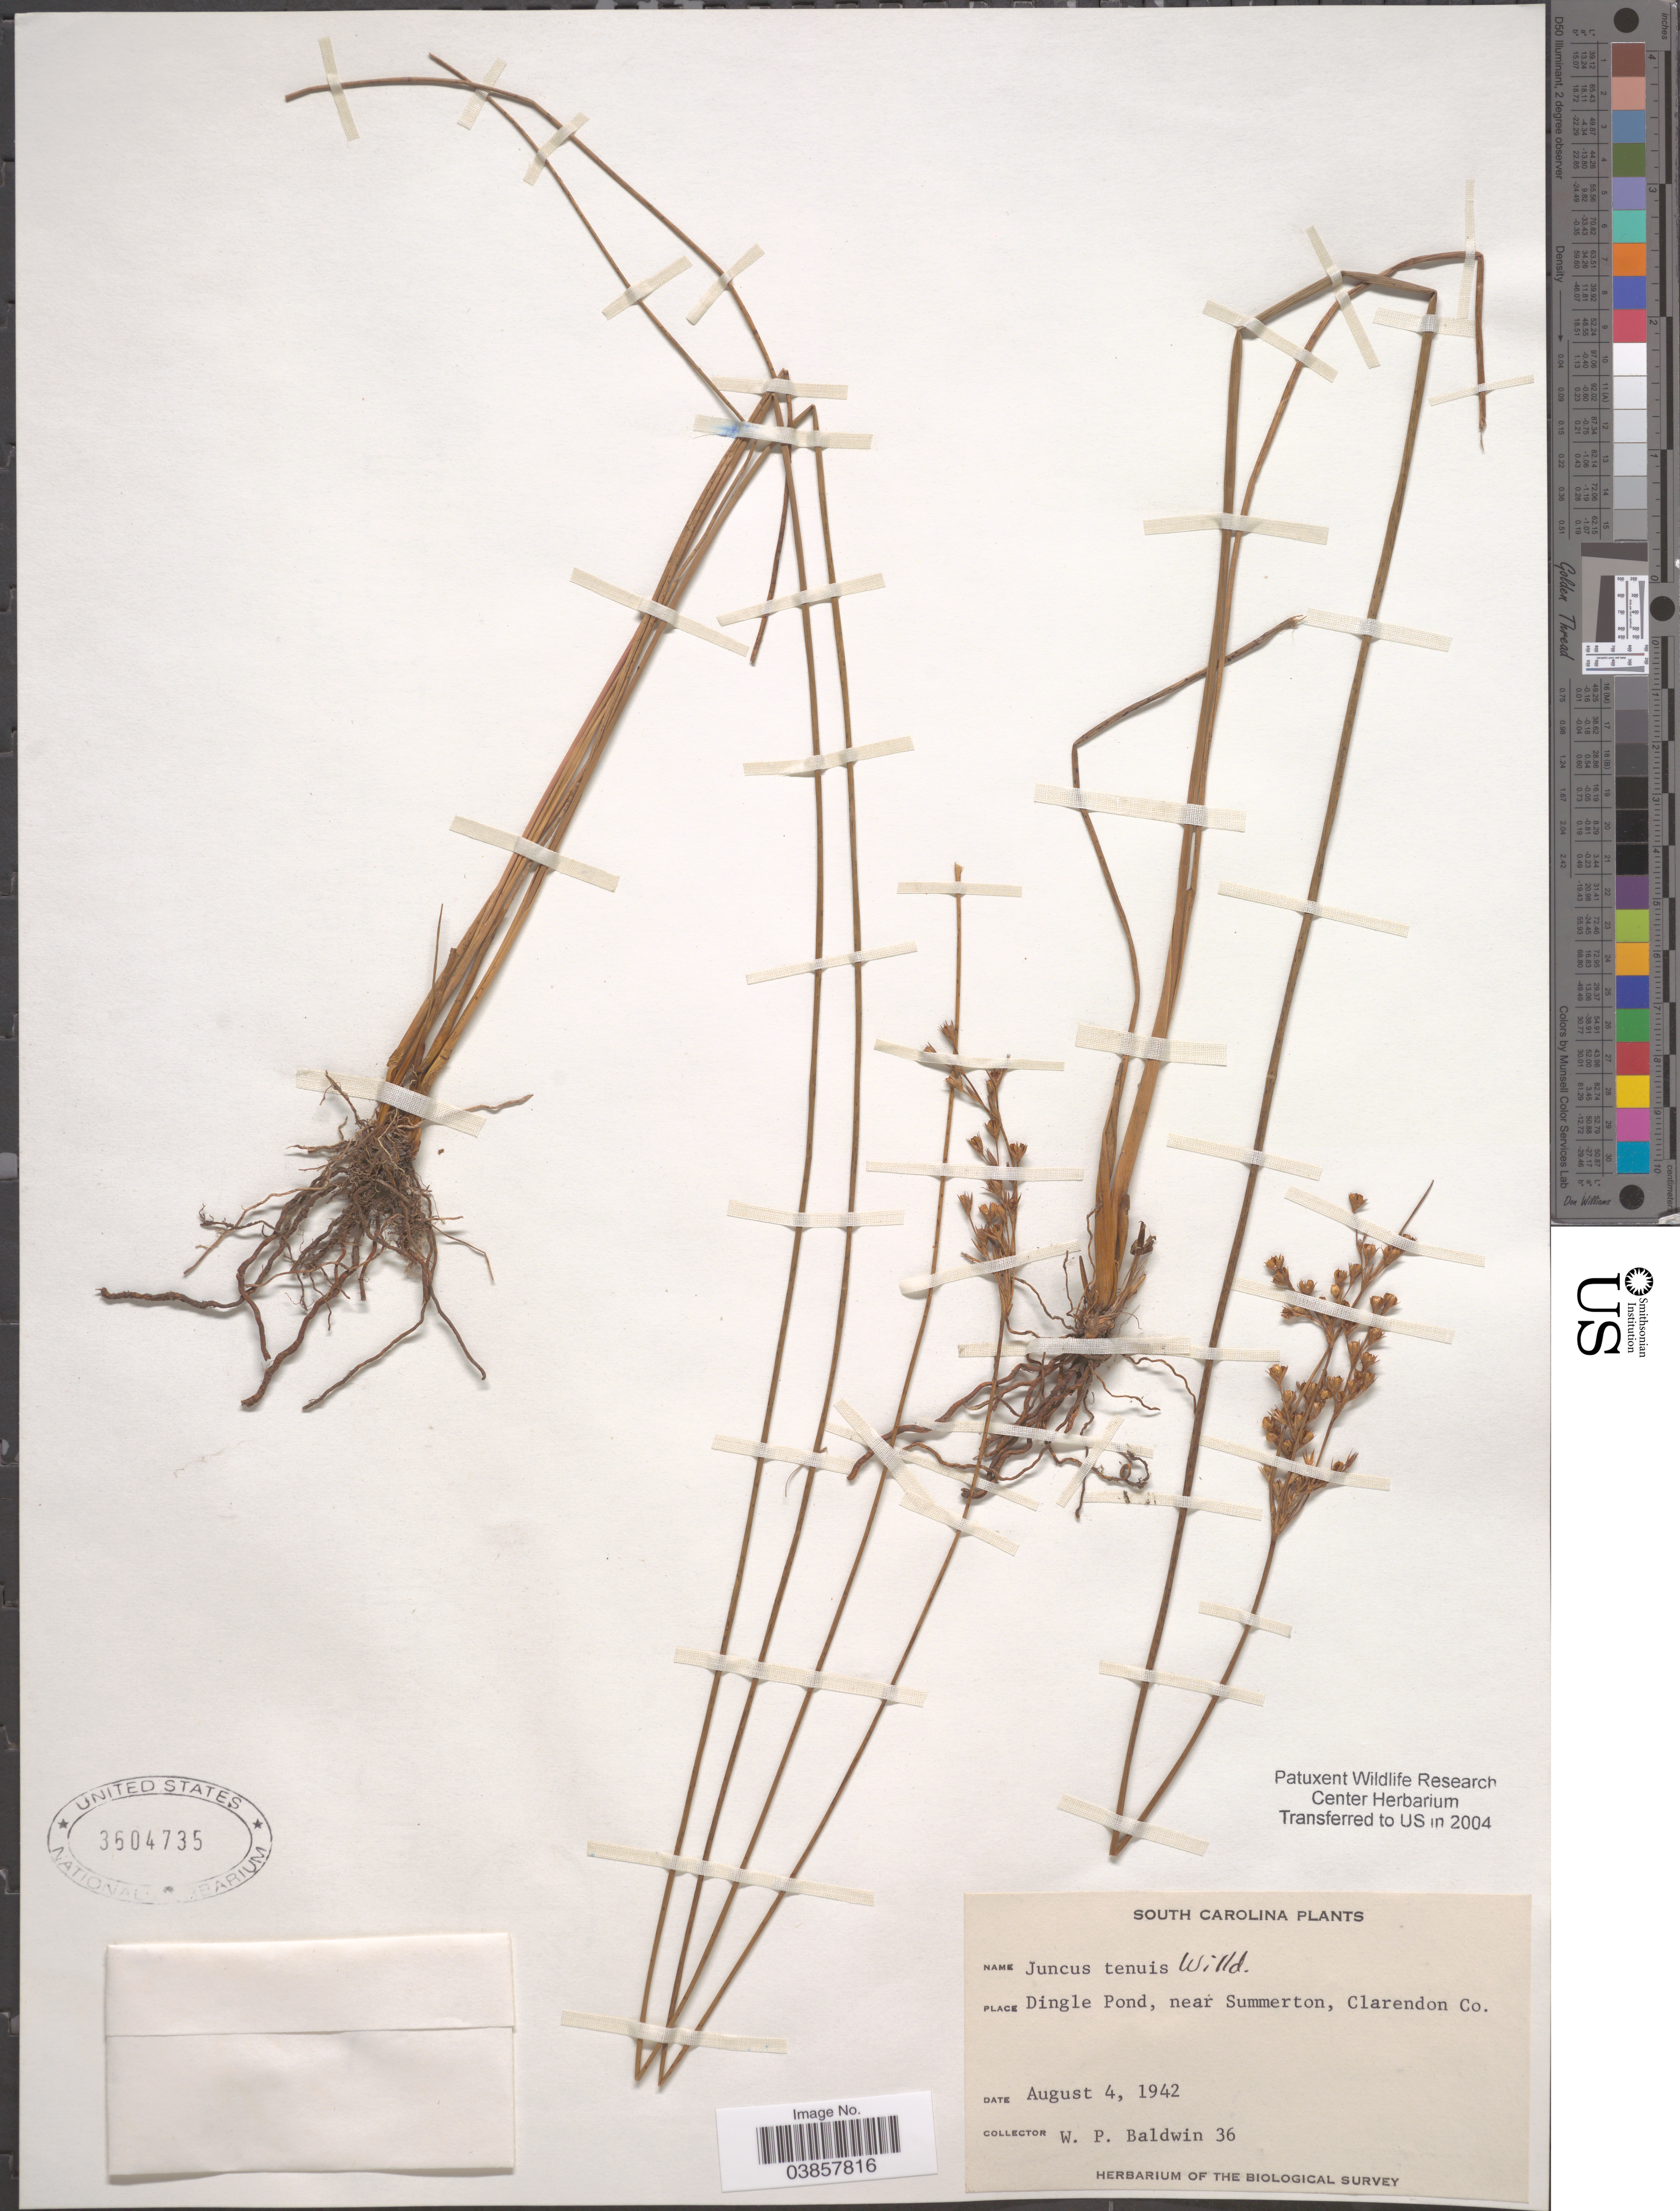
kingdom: Plantae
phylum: Tracheophyta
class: Liliopsida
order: Poales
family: Juncaceae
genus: Juncus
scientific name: Juncus tenuis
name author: Willd.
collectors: W. Baldwin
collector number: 36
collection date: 1942-08-04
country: United States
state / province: South Carolina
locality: Dingle Pond, near Summerton, Clarendon Co.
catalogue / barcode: US 3604735